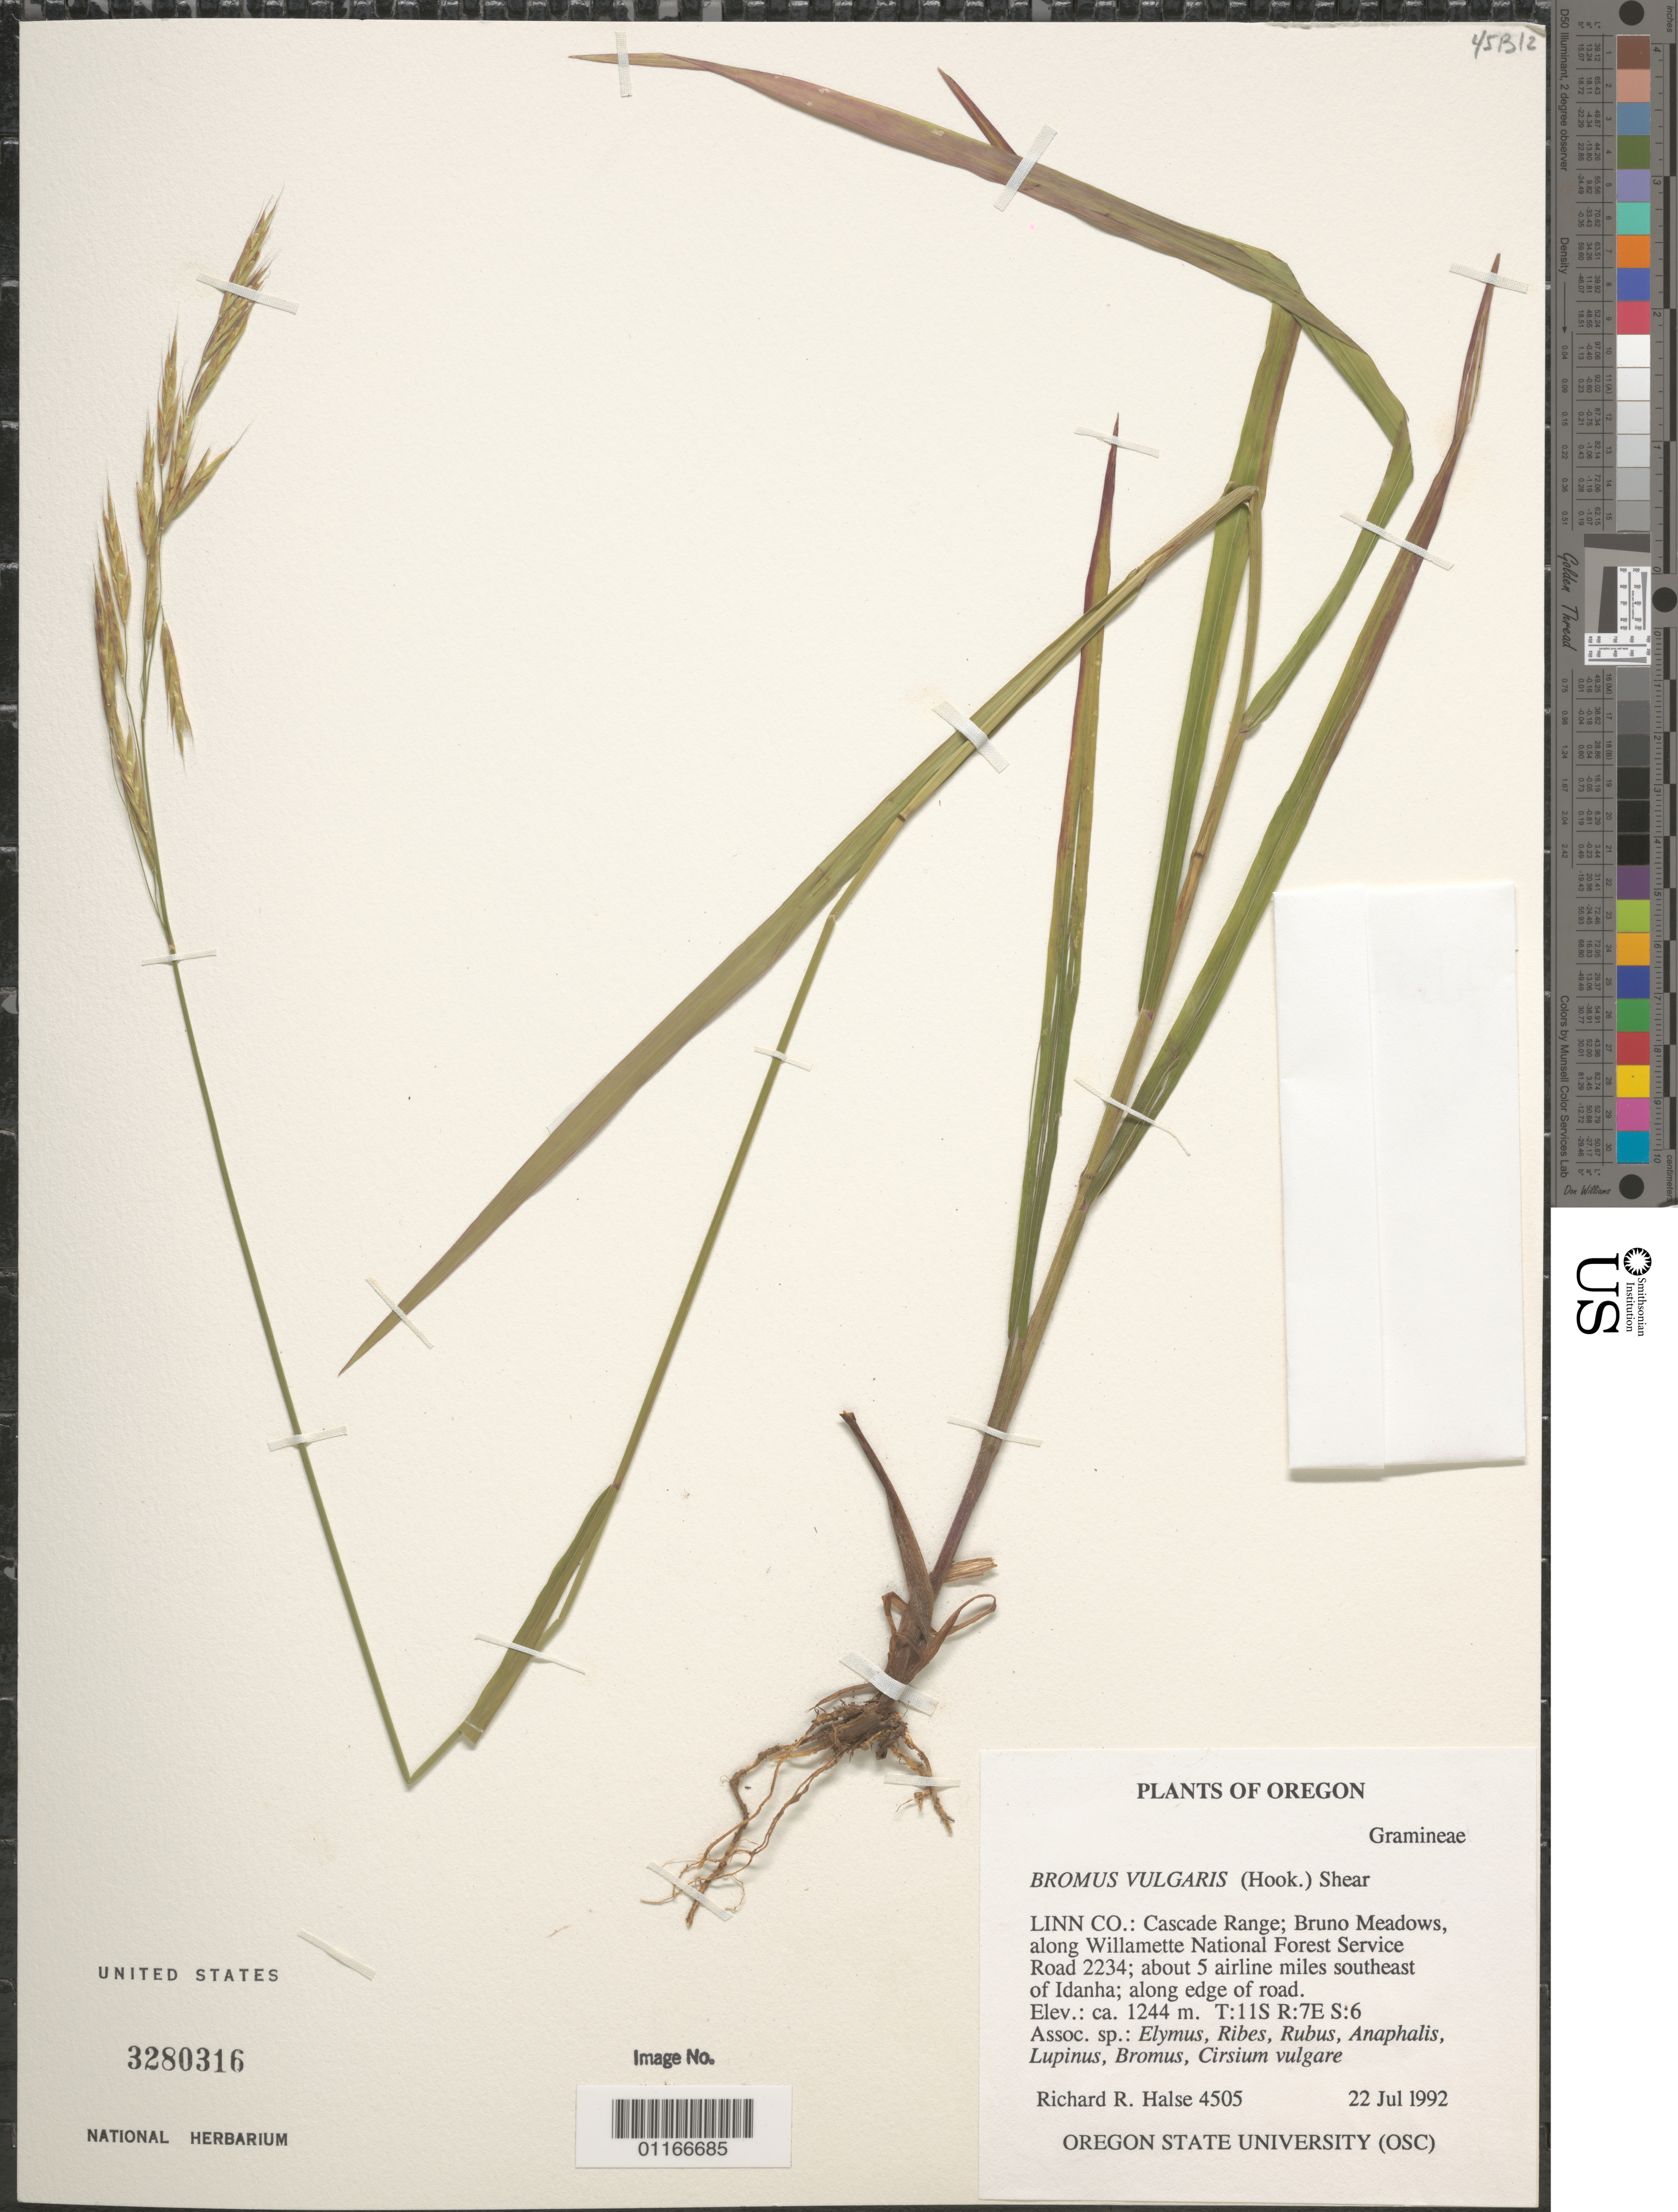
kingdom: Plantae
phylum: Tracheophyta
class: Liliopsida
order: Poales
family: Poaceae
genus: Bromus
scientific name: Bromus vulgaris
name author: (Hook.) Shear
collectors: R. Halse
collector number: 4505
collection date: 1992-07-22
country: United States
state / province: Oregon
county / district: Linn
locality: Along Willamette National Forest Service Road 2234, about 5 airline miles SE of Idanha, along edge of road. T:11S R: 7E S:6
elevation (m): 1244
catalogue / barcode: US 3280316